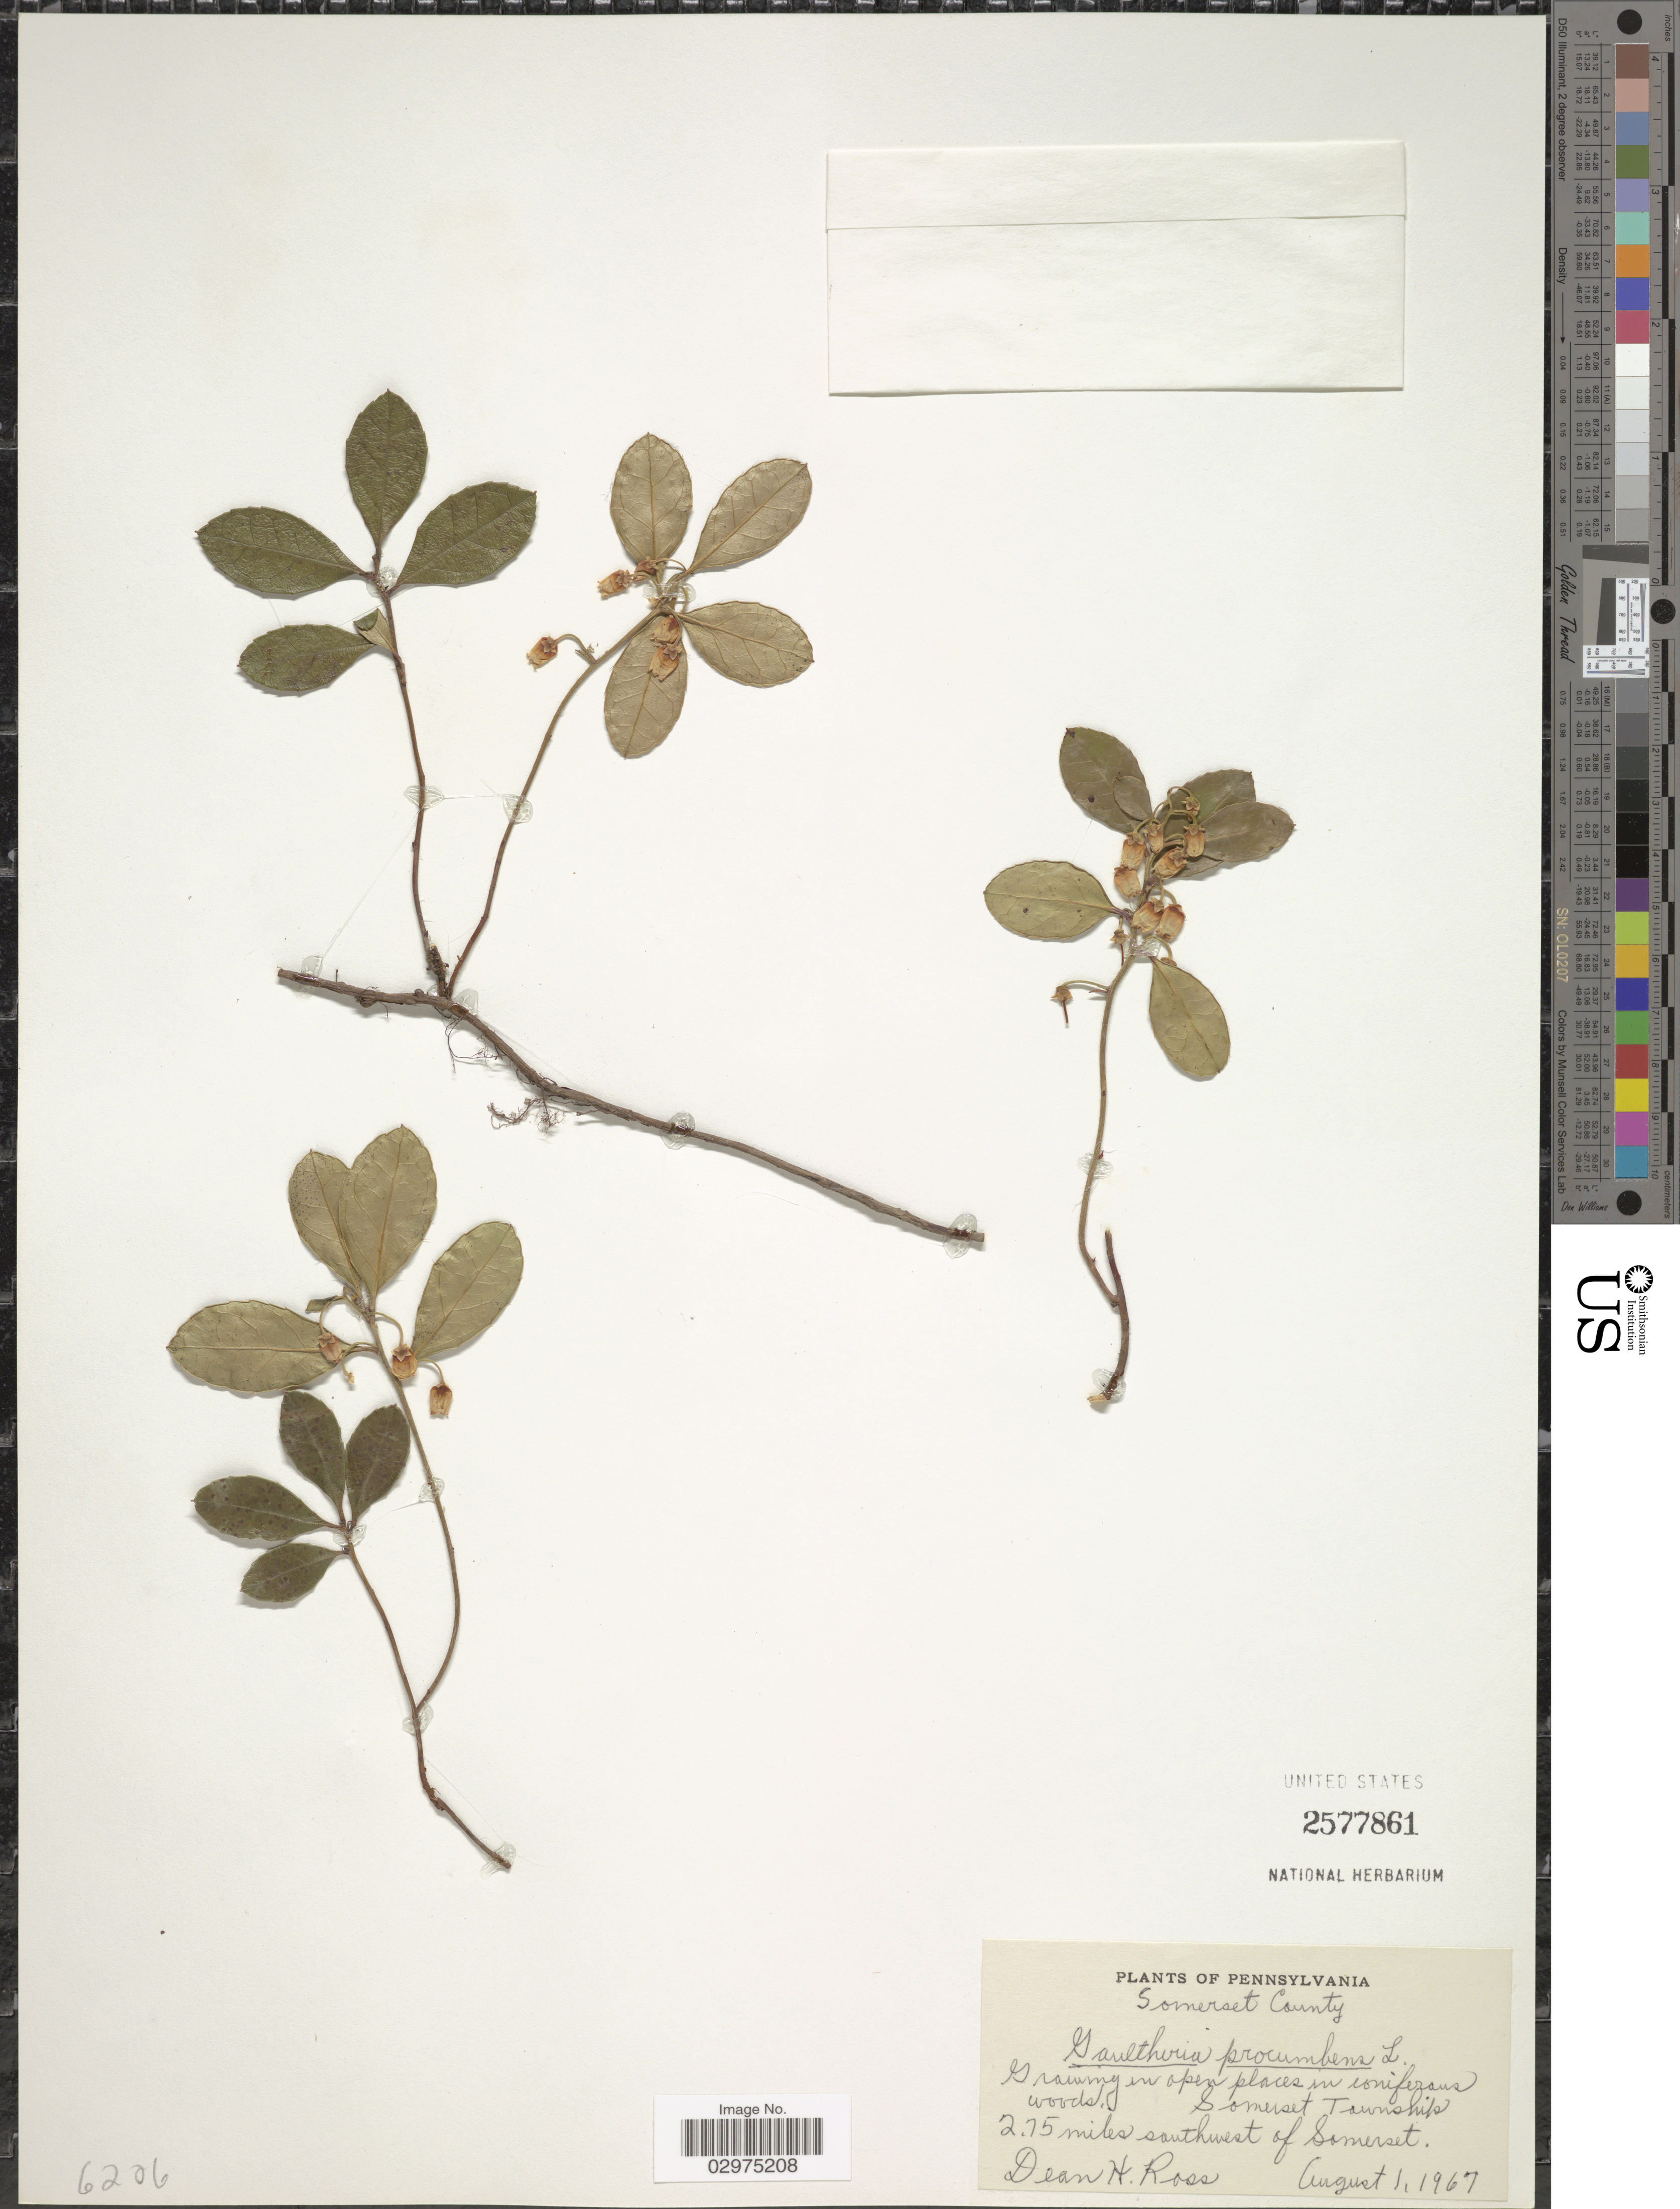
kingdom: Plantae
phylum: Tracheophyta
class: Magnoliopsida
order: Ericales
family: Ericaceae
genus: Gaultheria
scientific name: Gaultheria procumbens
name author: L.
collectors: D. Ross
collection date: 1967-08-01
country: United States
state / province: Pennsylvania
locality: Somerset County. Somerset Township, 2.75 miles southwest of Somerset.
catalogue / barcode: US 2577861